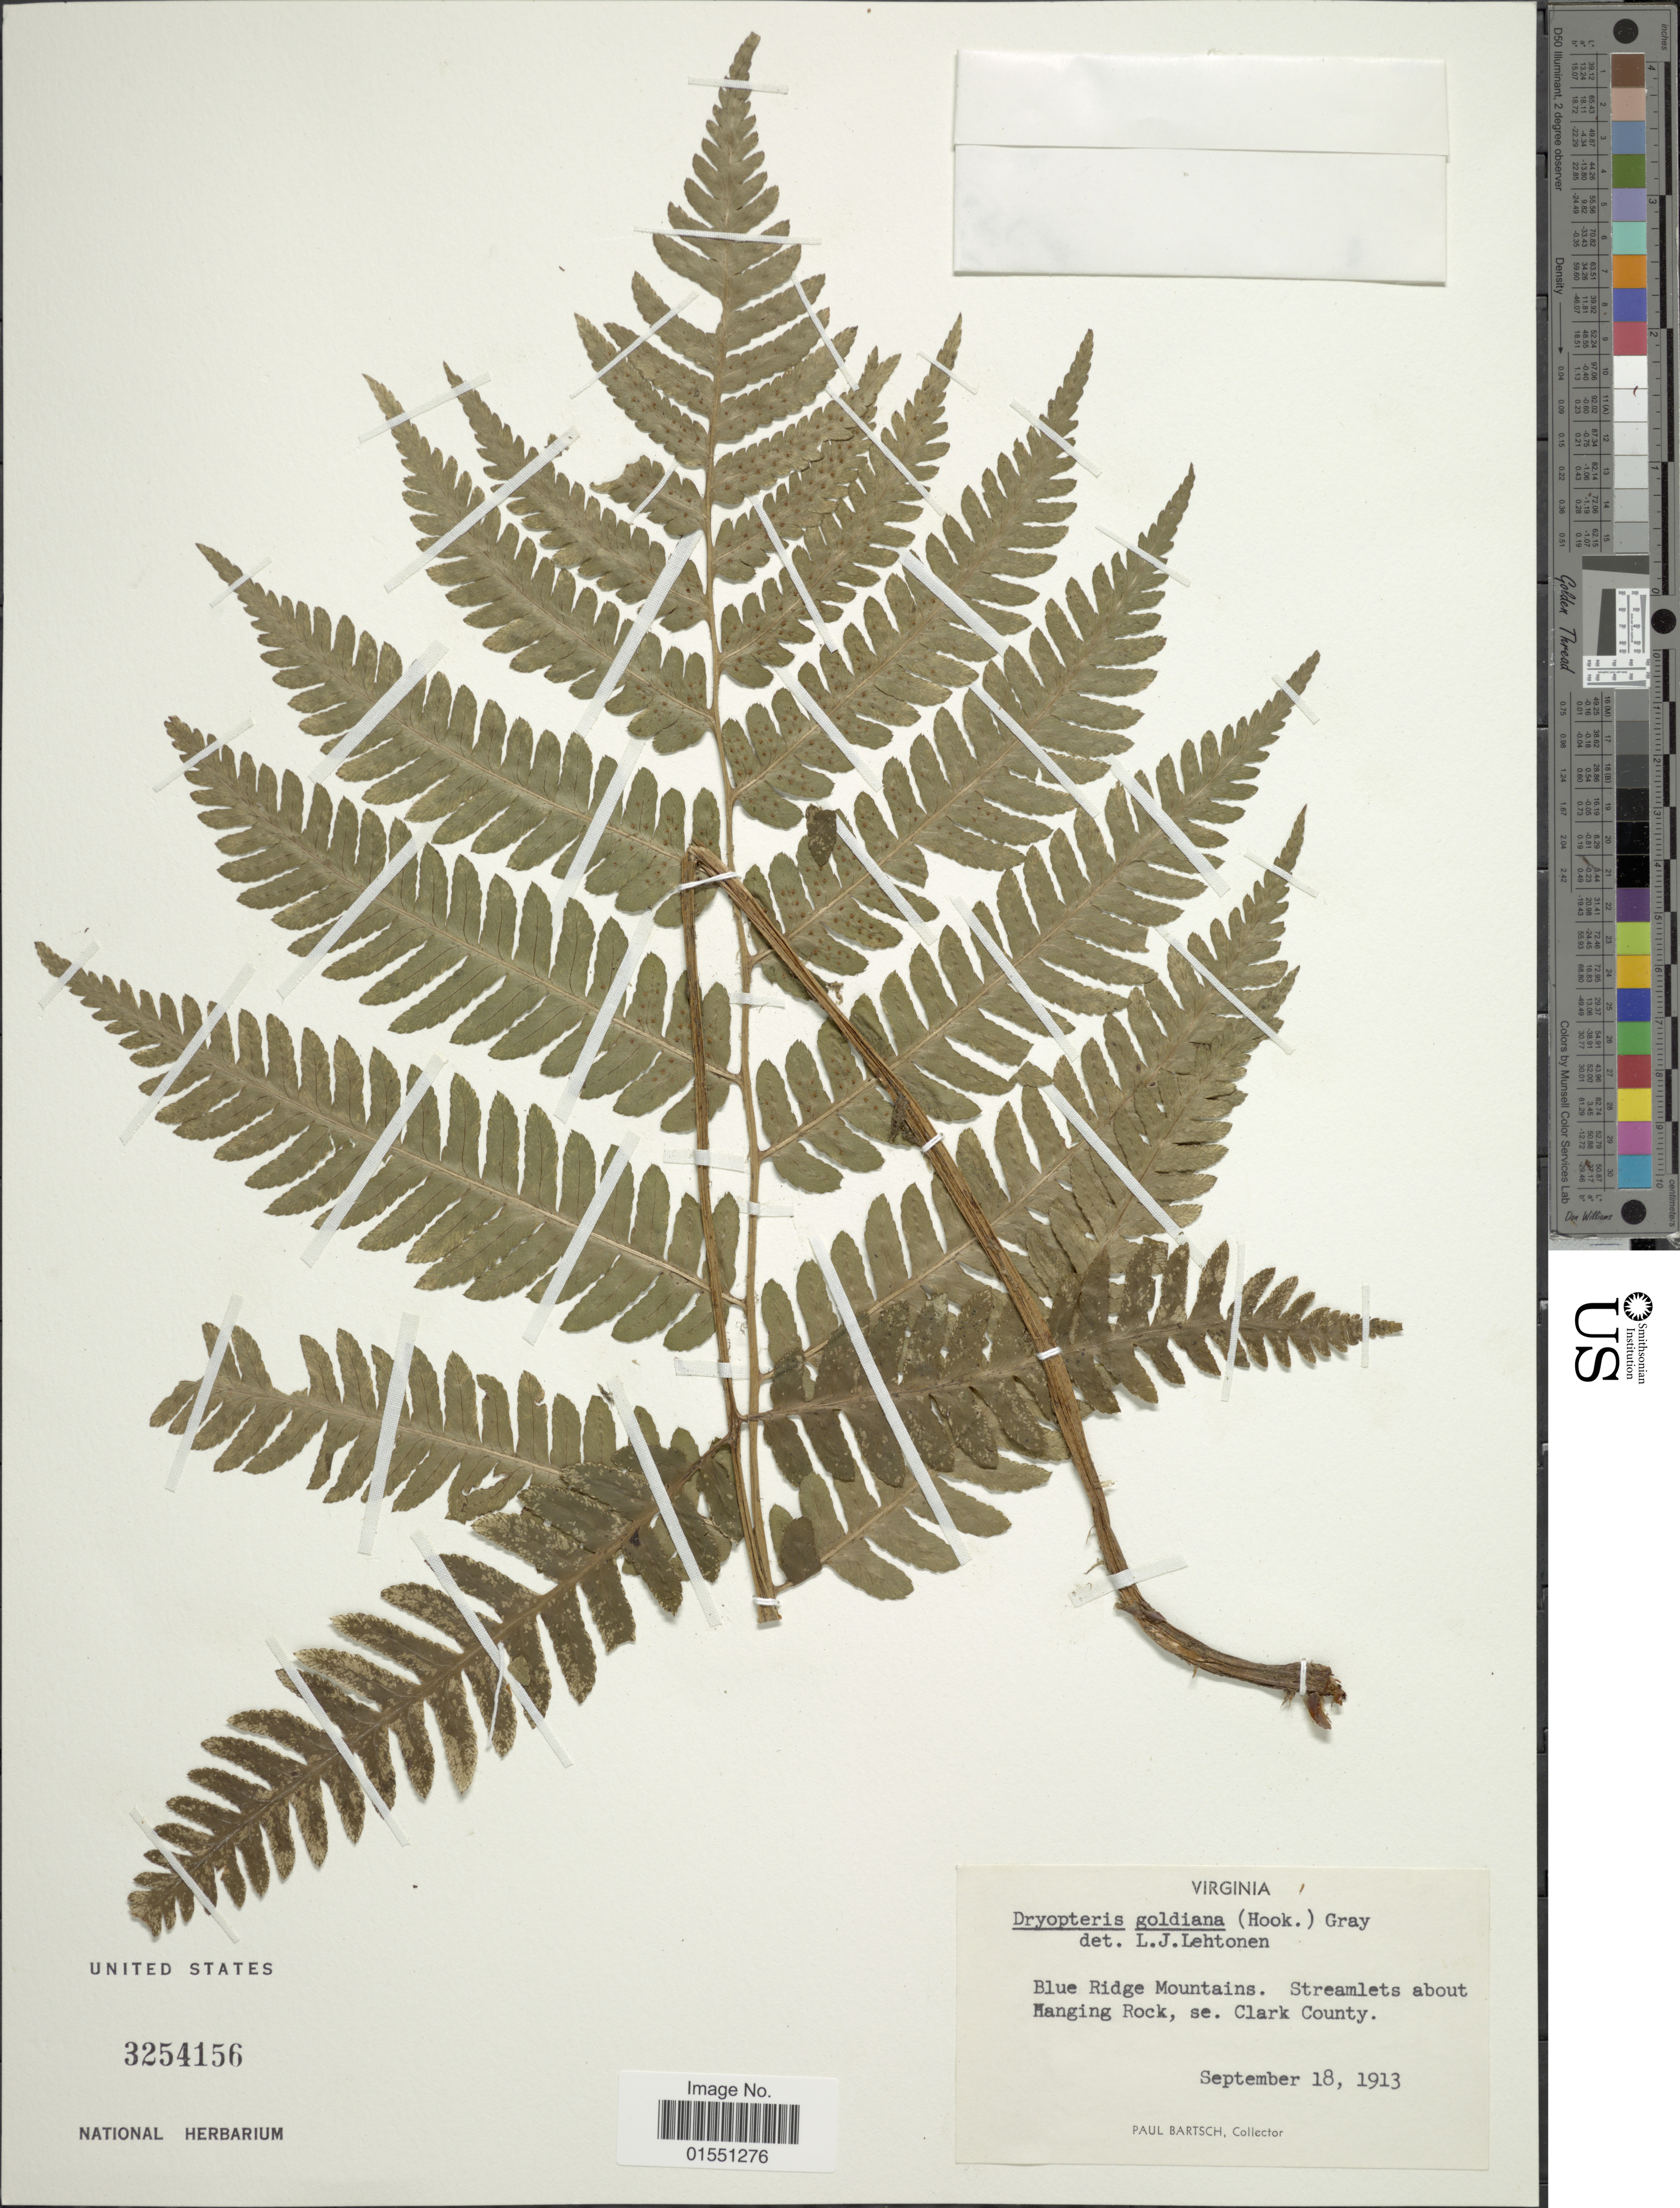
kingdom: Plantae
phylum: Tracheophyta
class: Polypodiopsida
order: Polypodiales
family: Dryopteridaceae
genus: Dryopteris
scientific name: Dryopteris goldiana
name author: (Hook. ex Goldie) A. Gray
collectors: P. Bartsch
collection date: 1913-09-18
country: United States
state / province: Virginia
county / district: Clarke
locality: Blue Ridge Mountains. Streamlets about Hanging Rock, se. Clarke County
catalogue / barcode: US 3254156